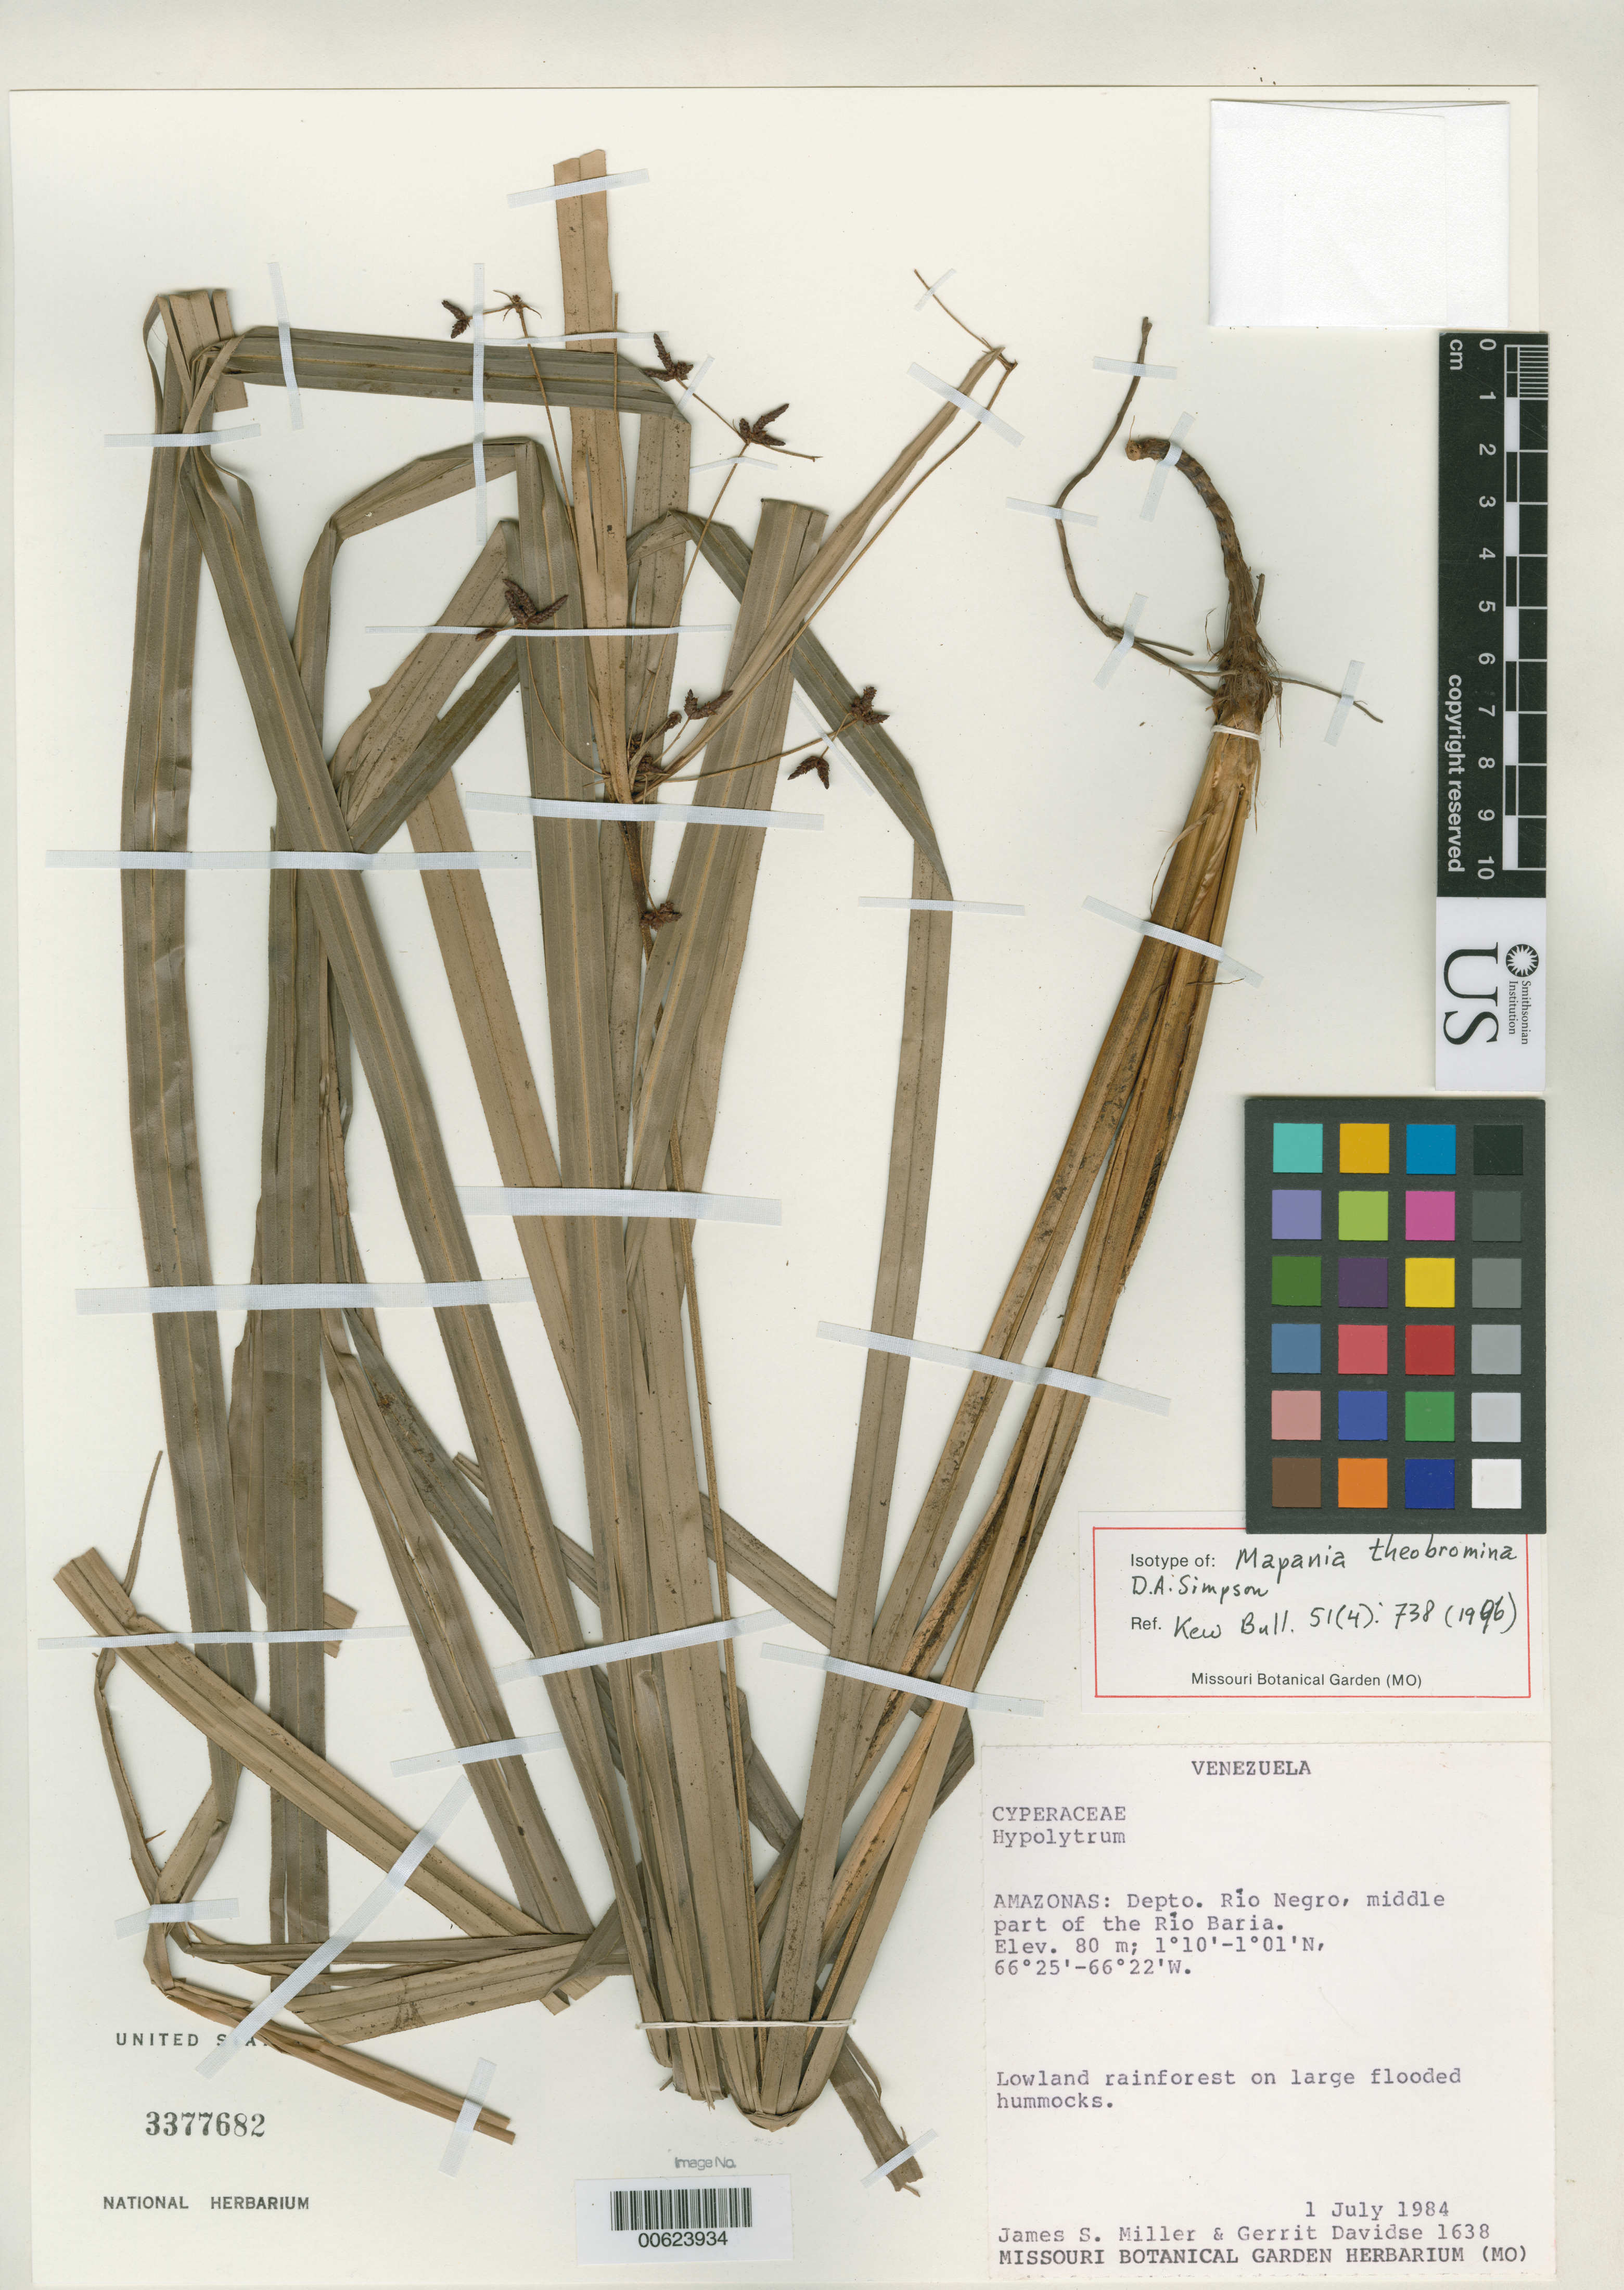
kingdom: Plantae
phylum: Tracheophyta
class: Liliopsida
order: Poales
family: Cyperaceae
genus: Mapania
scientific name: Mapania theobromina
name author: D.A. Simpson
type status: Isotype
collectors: J. S. Miller & G. Davidse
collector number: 1638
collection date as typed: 01 Jul 1984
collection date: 1984-07-01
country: Venezuela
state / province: Amazonas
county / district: Rio Negro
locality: Middle part of Rio Baria.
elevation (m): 80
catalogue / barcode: US 3377682